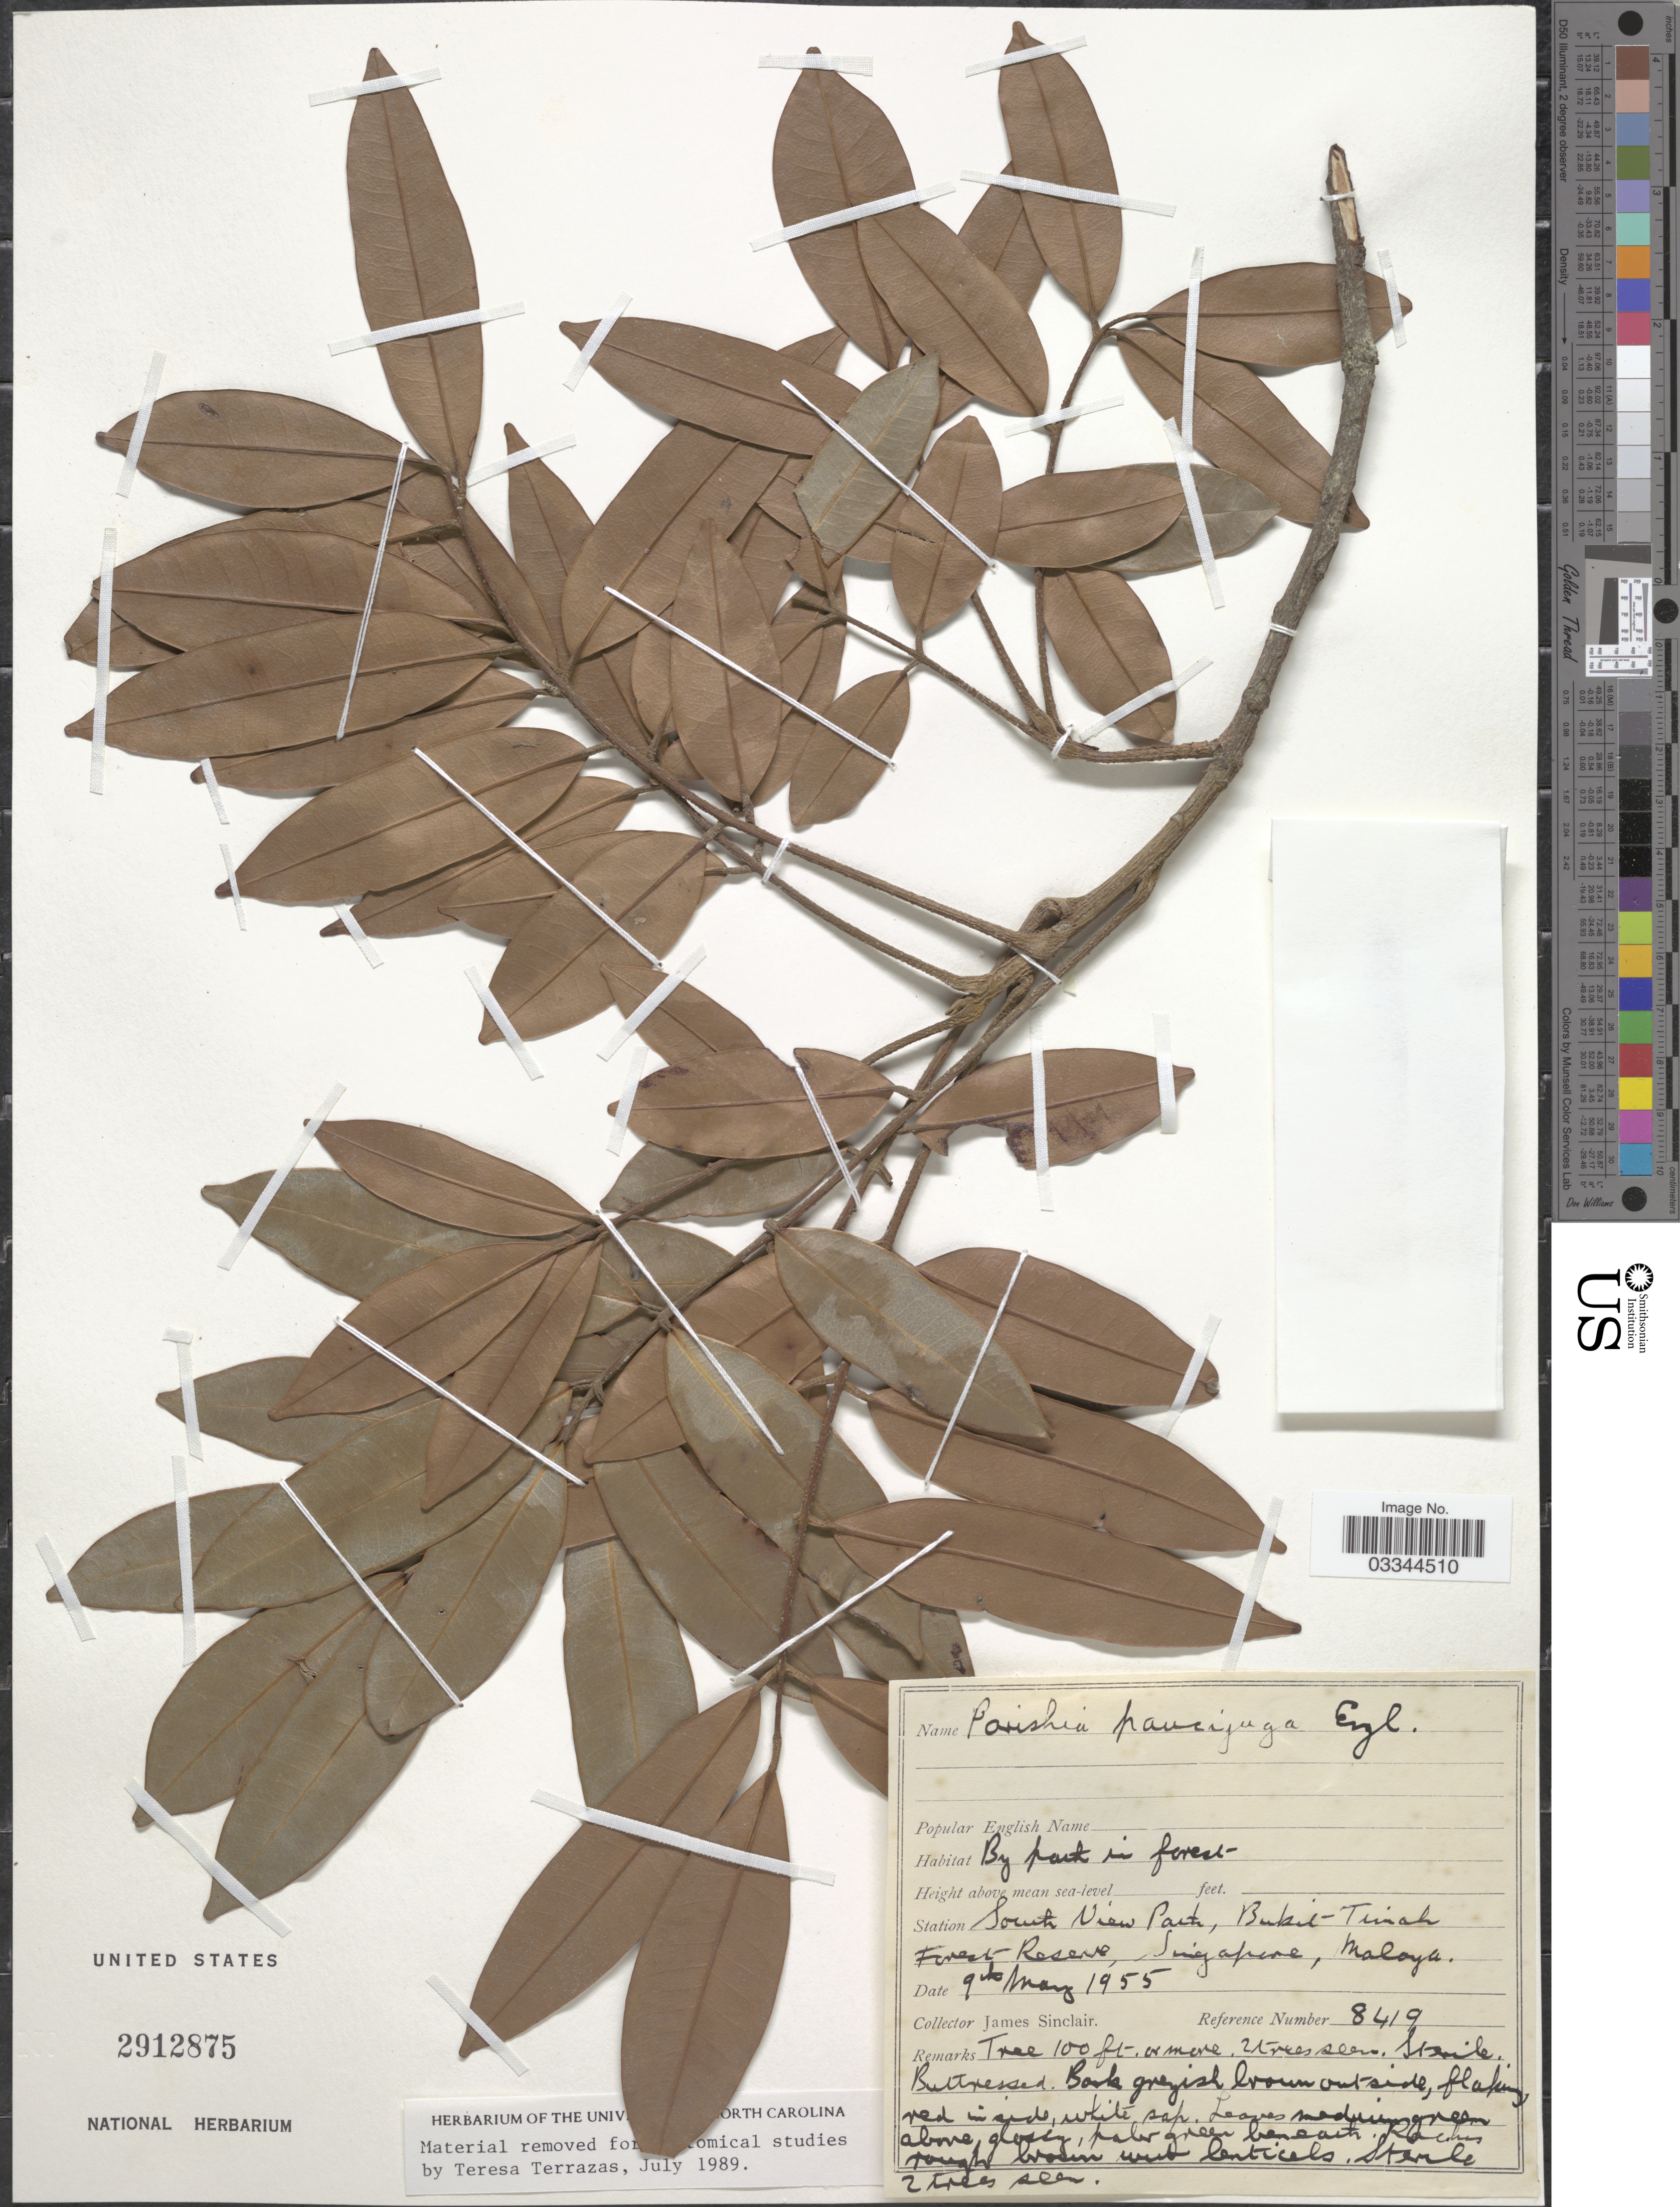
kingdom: Plantae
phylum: Tracheophyta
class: Magnoliopsida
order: Sapindales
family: Anacardiaceae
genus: Parishia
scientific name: Parishia paucijuga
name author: Engl.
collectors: J. Sinclair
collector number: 8419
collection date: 1955-05-09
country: Singapore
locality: Station South View Path, Bukit Timah Forest Reserve, Malaya.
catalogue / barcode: US 2912875